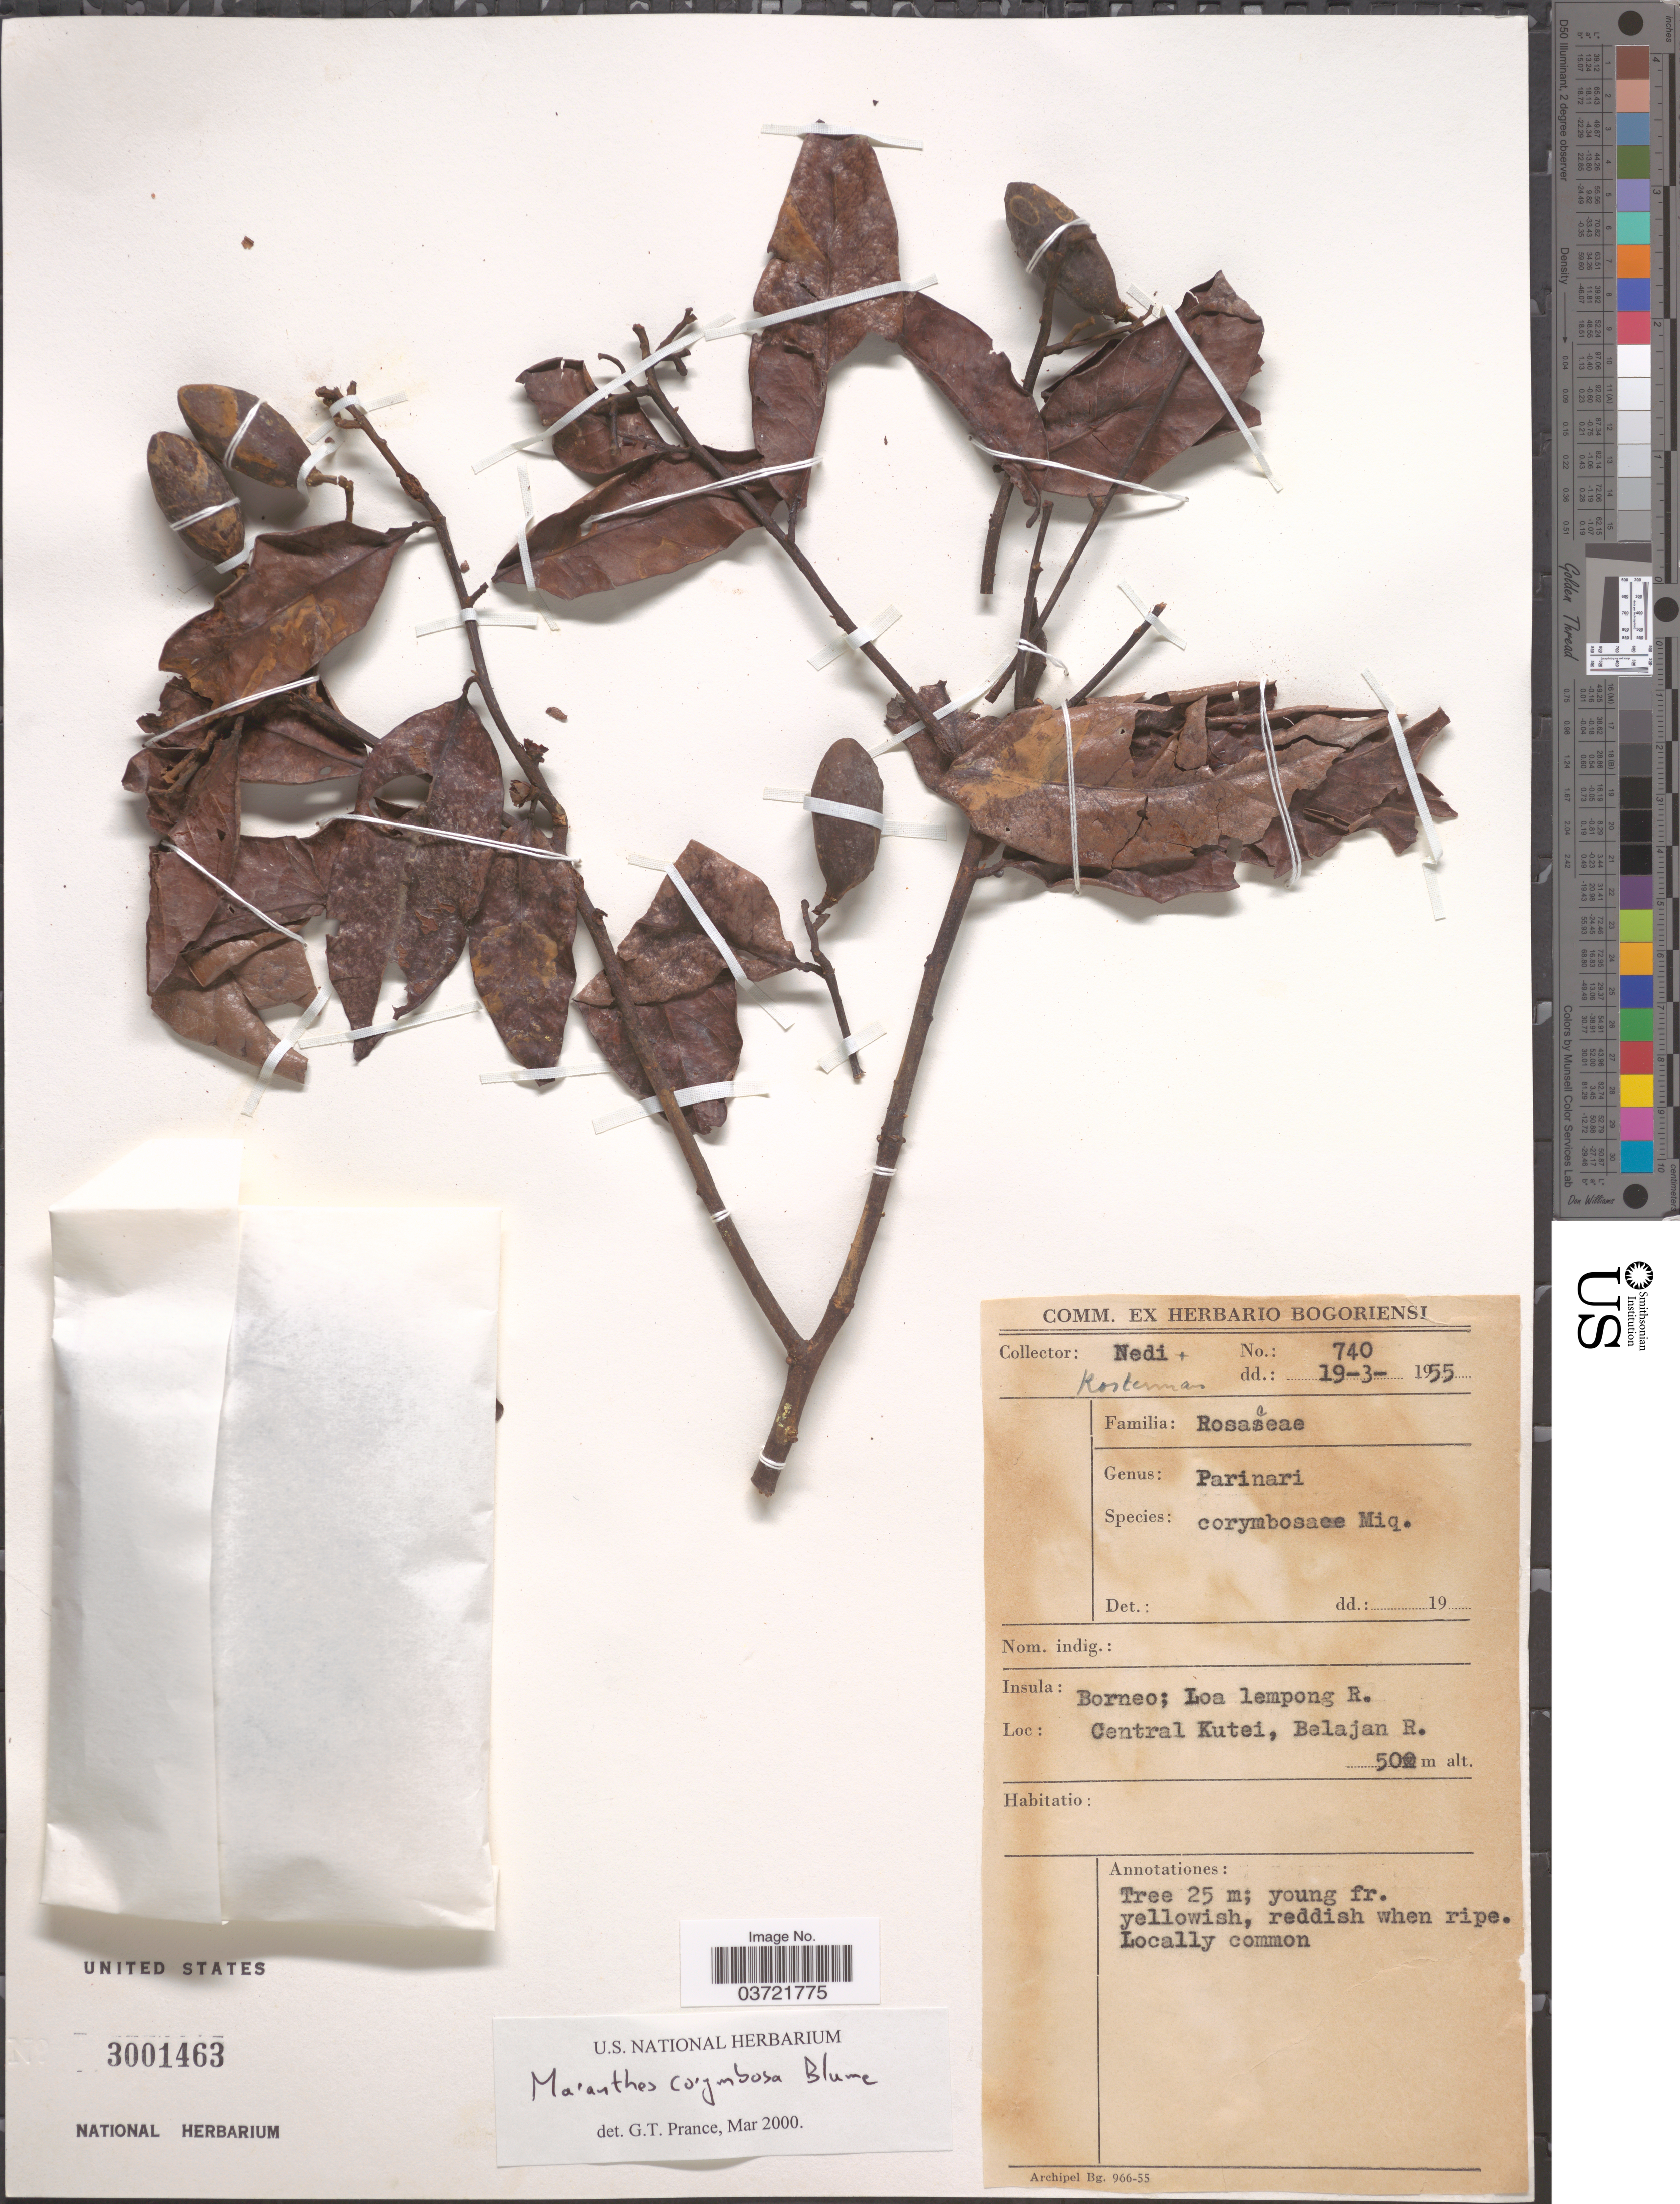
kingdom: Plantae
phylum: Tracheophyta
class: Magnoliopsida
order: Malpighiales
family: Chrysobalanaceae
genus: Maranthes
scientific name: Maranthes corymbosa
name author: Blume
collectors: Nedi,-- & Kostermans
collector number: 740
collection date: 1955-03-19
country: Indonesia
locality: Borneo; Loa lempong R. Central Kutei, Belajan R.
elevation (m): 500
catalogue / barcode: US 3001463